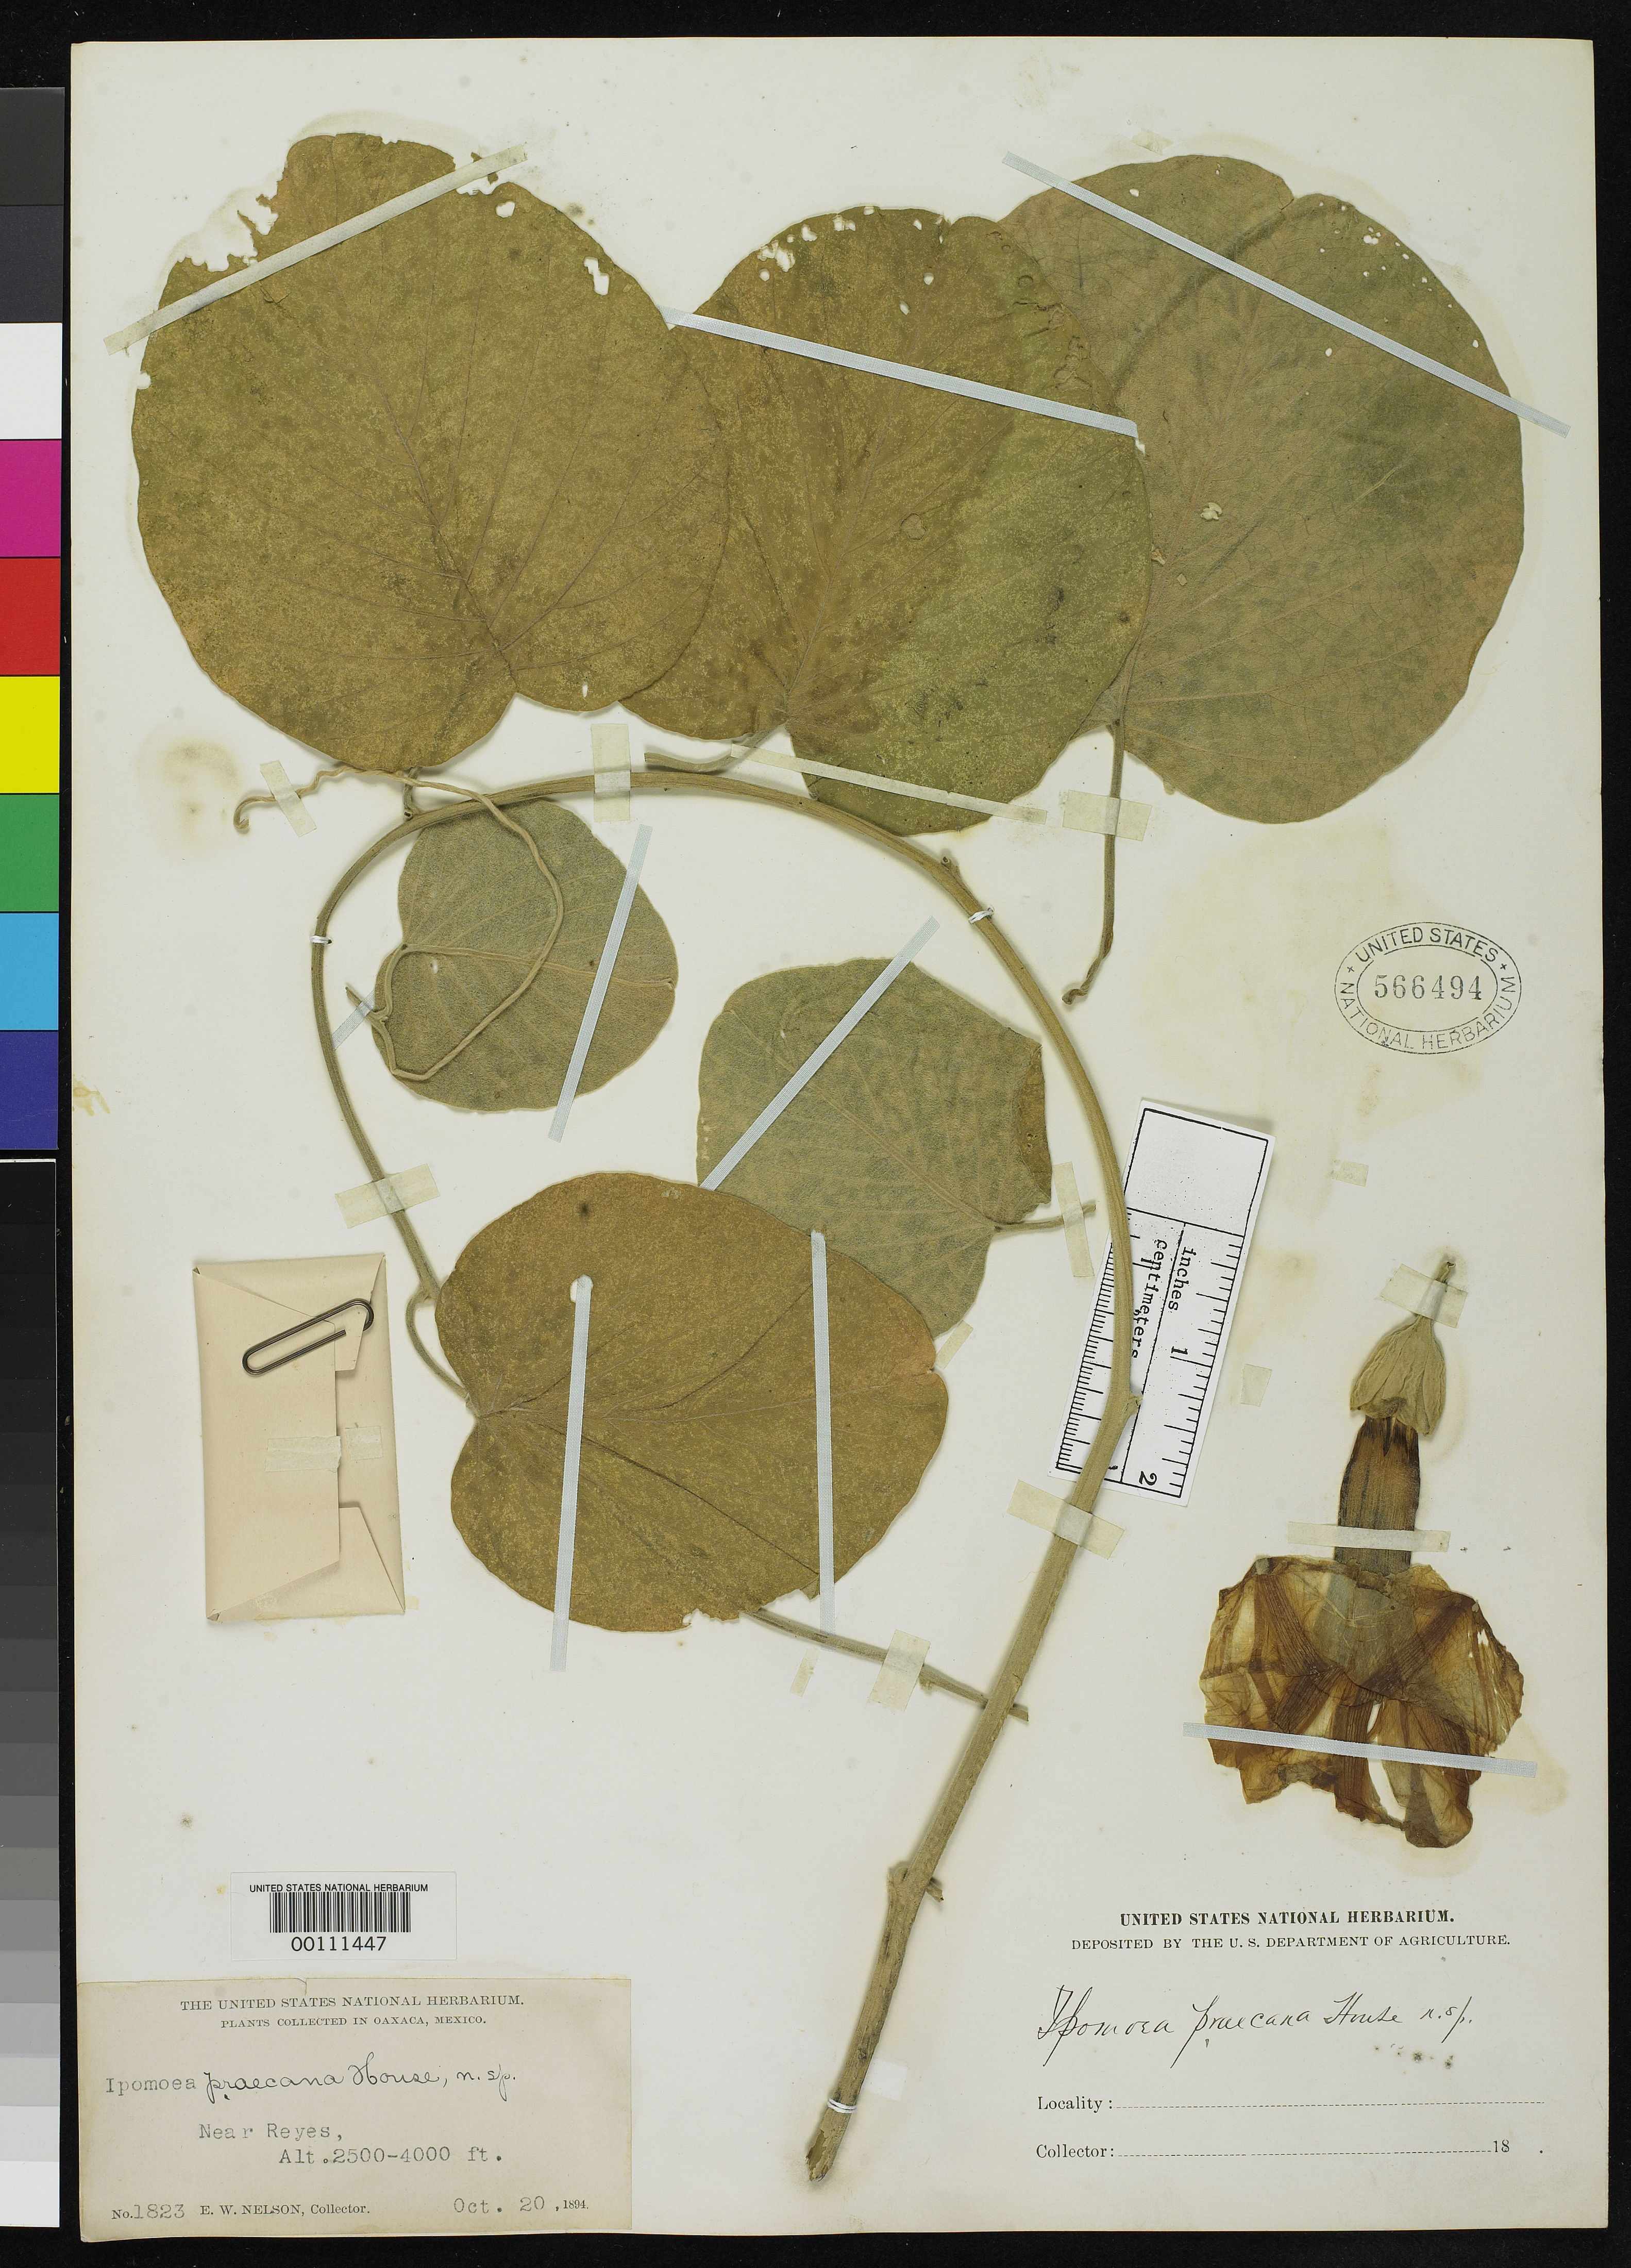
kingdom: Plantae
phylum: Tracheophyta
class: Magnoliopsida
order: Solanales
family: Convolvulaceae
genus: Ipomoea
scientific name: Ipomoea praecana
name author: House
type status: Holotype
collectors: E. W. Nelson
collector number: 1823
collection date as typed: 10 Oct 1894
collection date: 1894-10-10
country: Mexico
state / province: Oaxaca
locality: Reyes.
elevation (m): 762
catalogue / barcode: US 566494